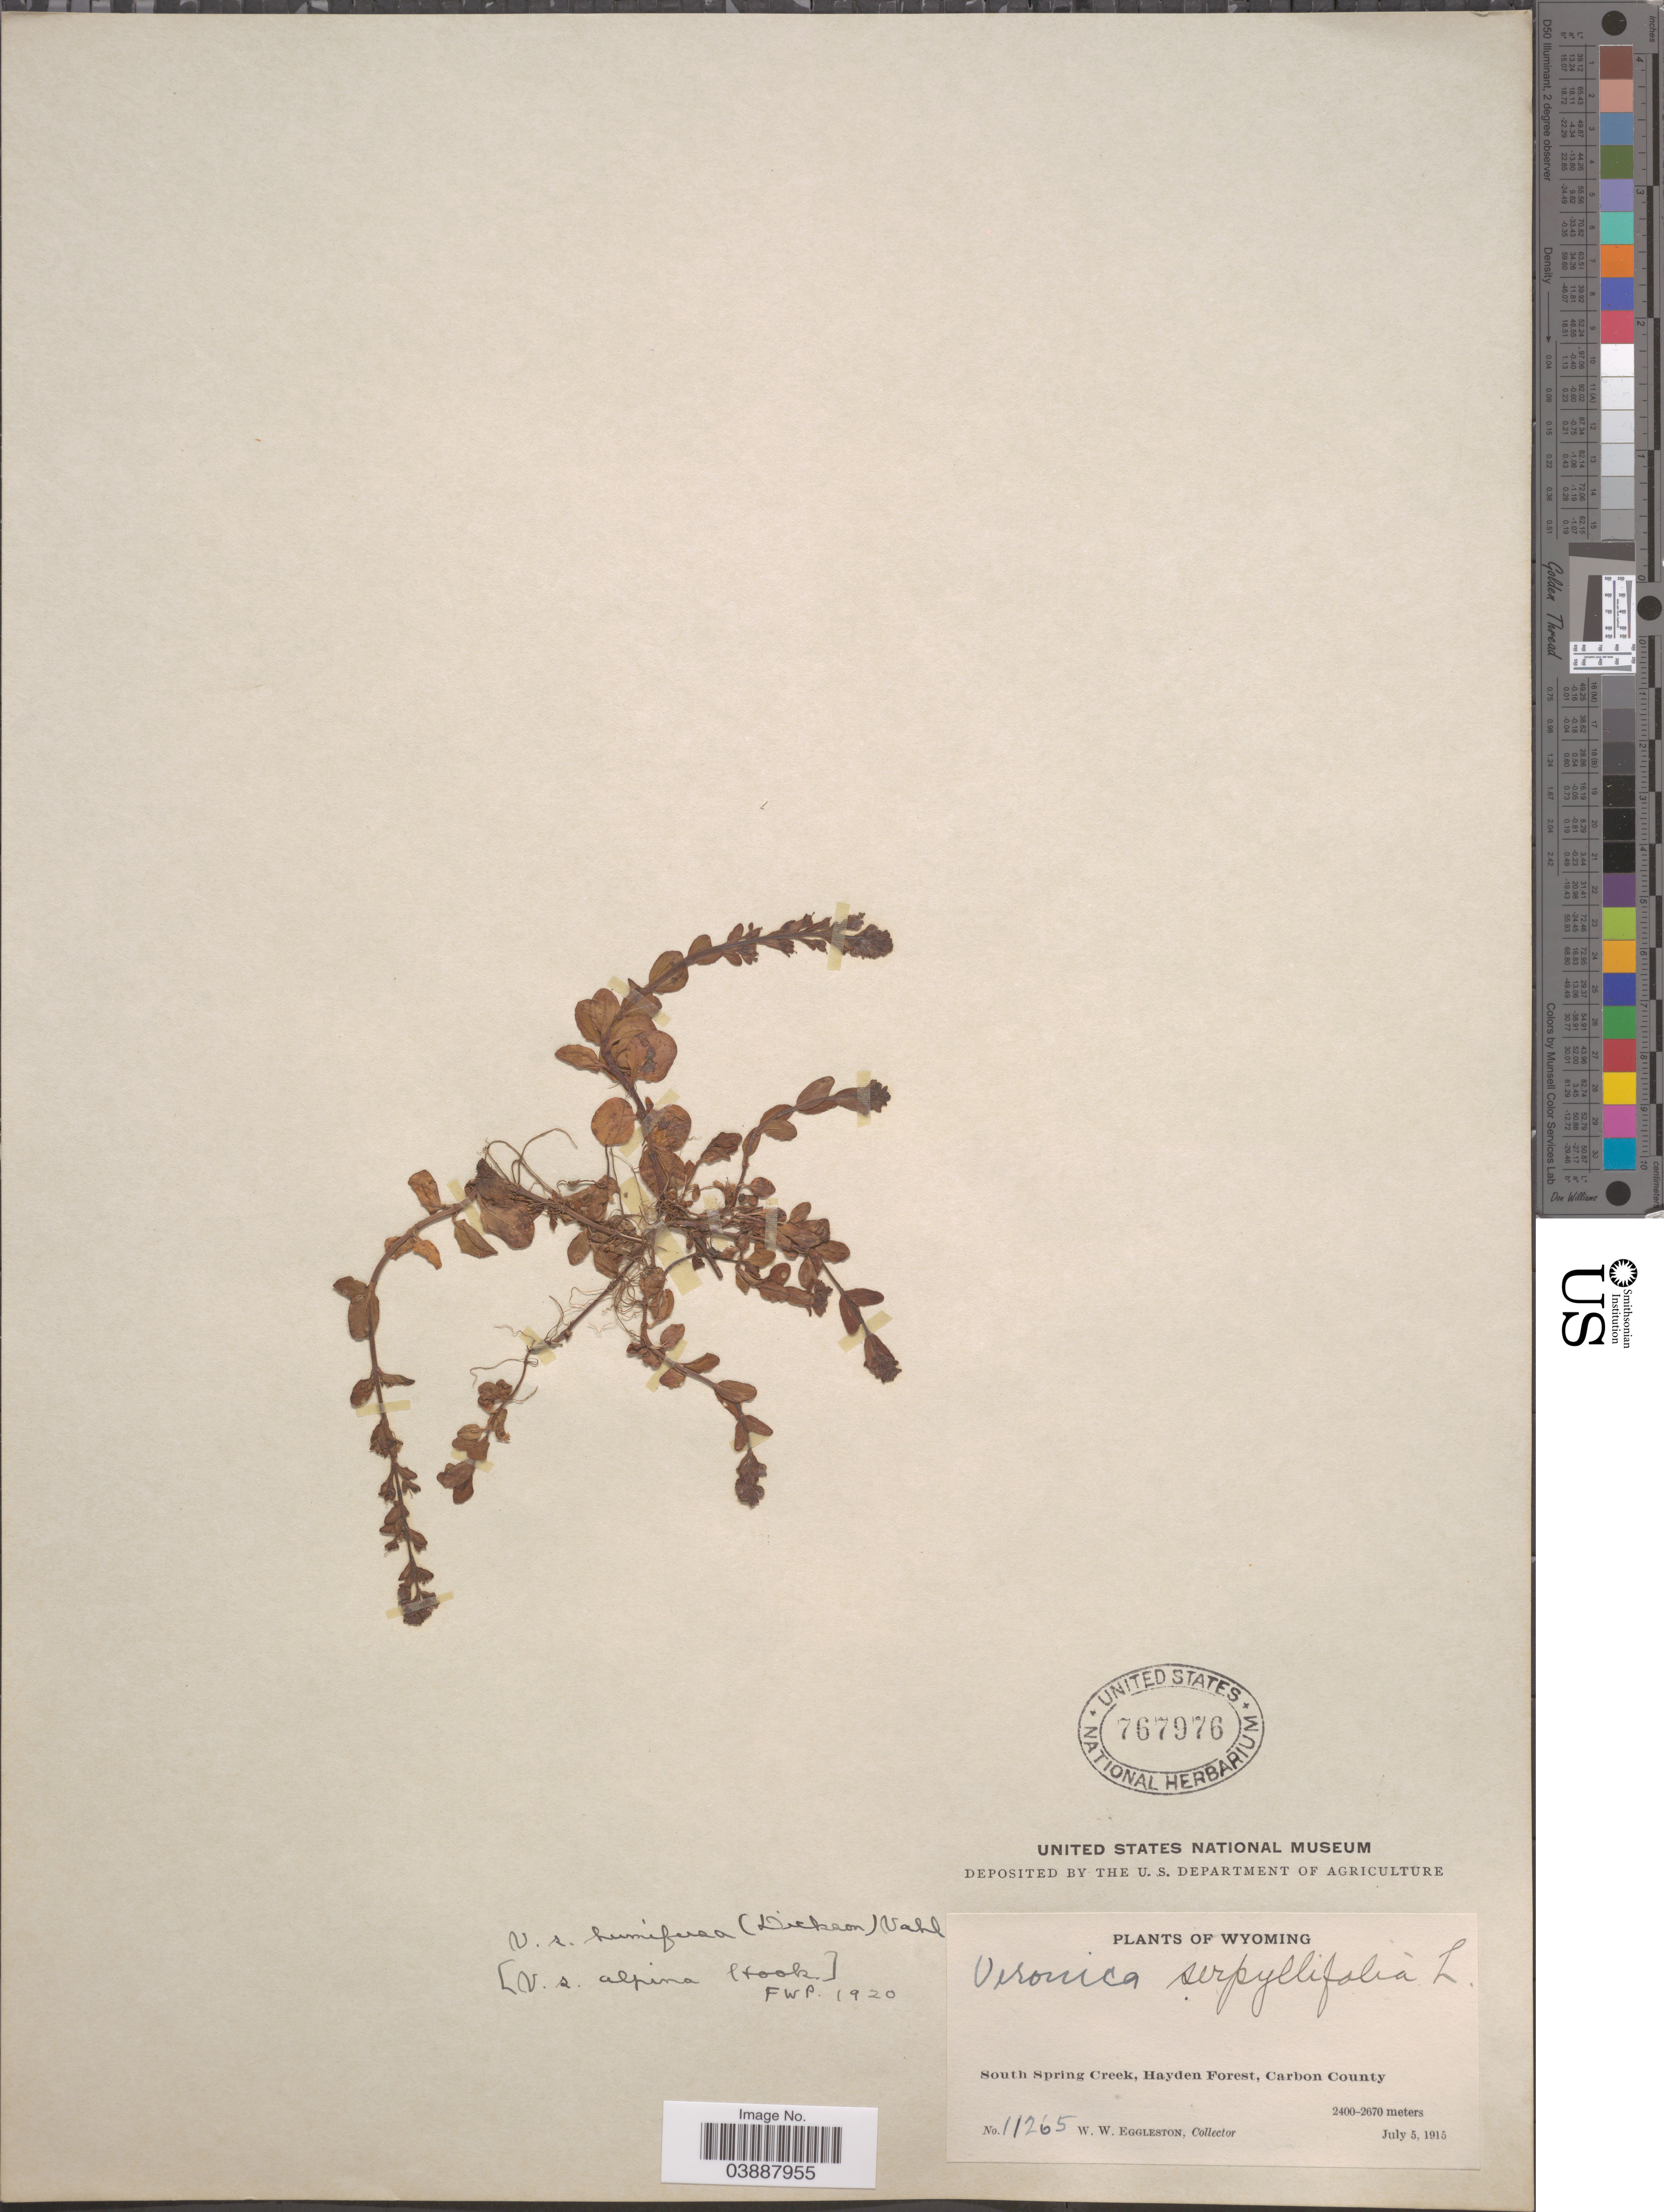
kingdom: Plantae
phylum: Tracheophyta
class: Magnoliopsida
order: Lamiales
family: Plantaginaceae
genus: Veronica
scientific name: Veronica serpyllifolia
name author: L.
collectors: W. W. Eggleston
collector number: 11265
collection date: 1915-07-05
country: United States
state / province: Wyoming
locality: South Spring Creek, Hayden Forest, Carbon County.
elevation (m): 2400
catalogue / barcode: US 767976